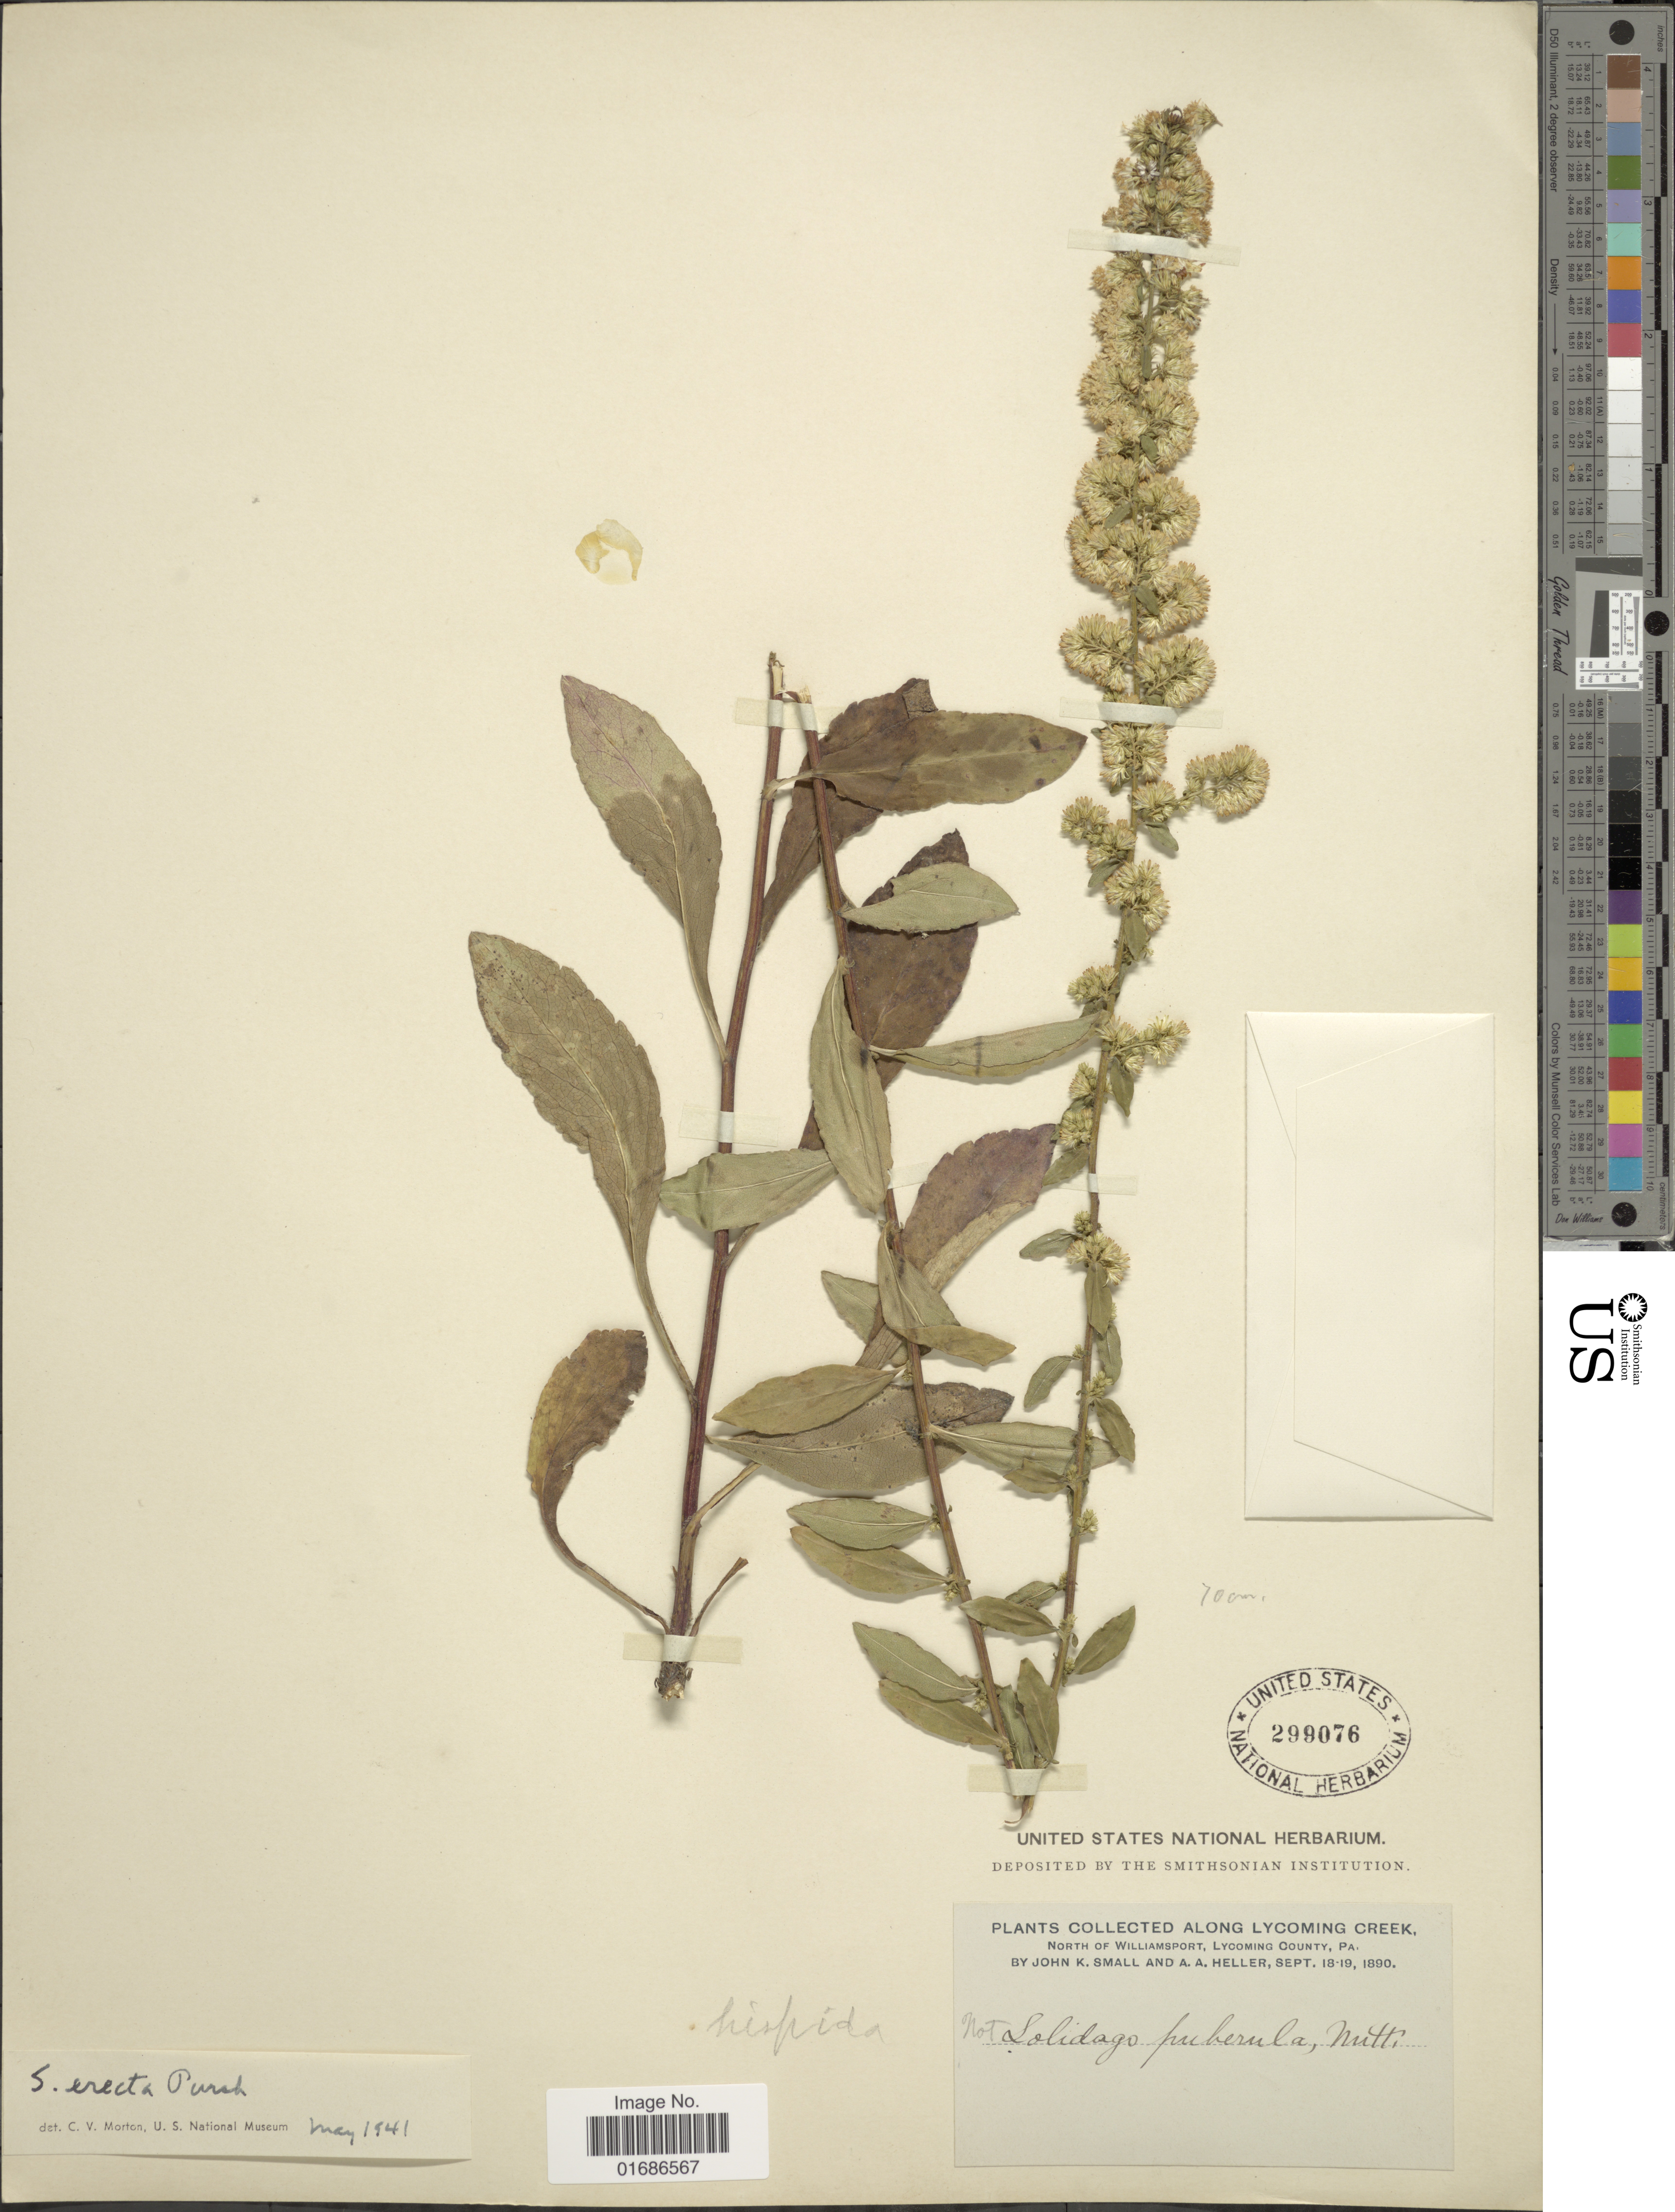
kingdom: Plantae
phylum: Tracheophyta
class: Magnoliopsida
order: Asterales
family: Asteraceae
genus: Solidago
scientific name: Solidago erecta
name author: Pursh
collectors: J. K. Small & A. A. Heller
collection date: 1890-09-18/1890-09-19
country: United States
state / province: Pennsylvania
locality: Along Lycoming Creek, North of Williamsport, Lycoming County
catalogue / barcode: US 299076